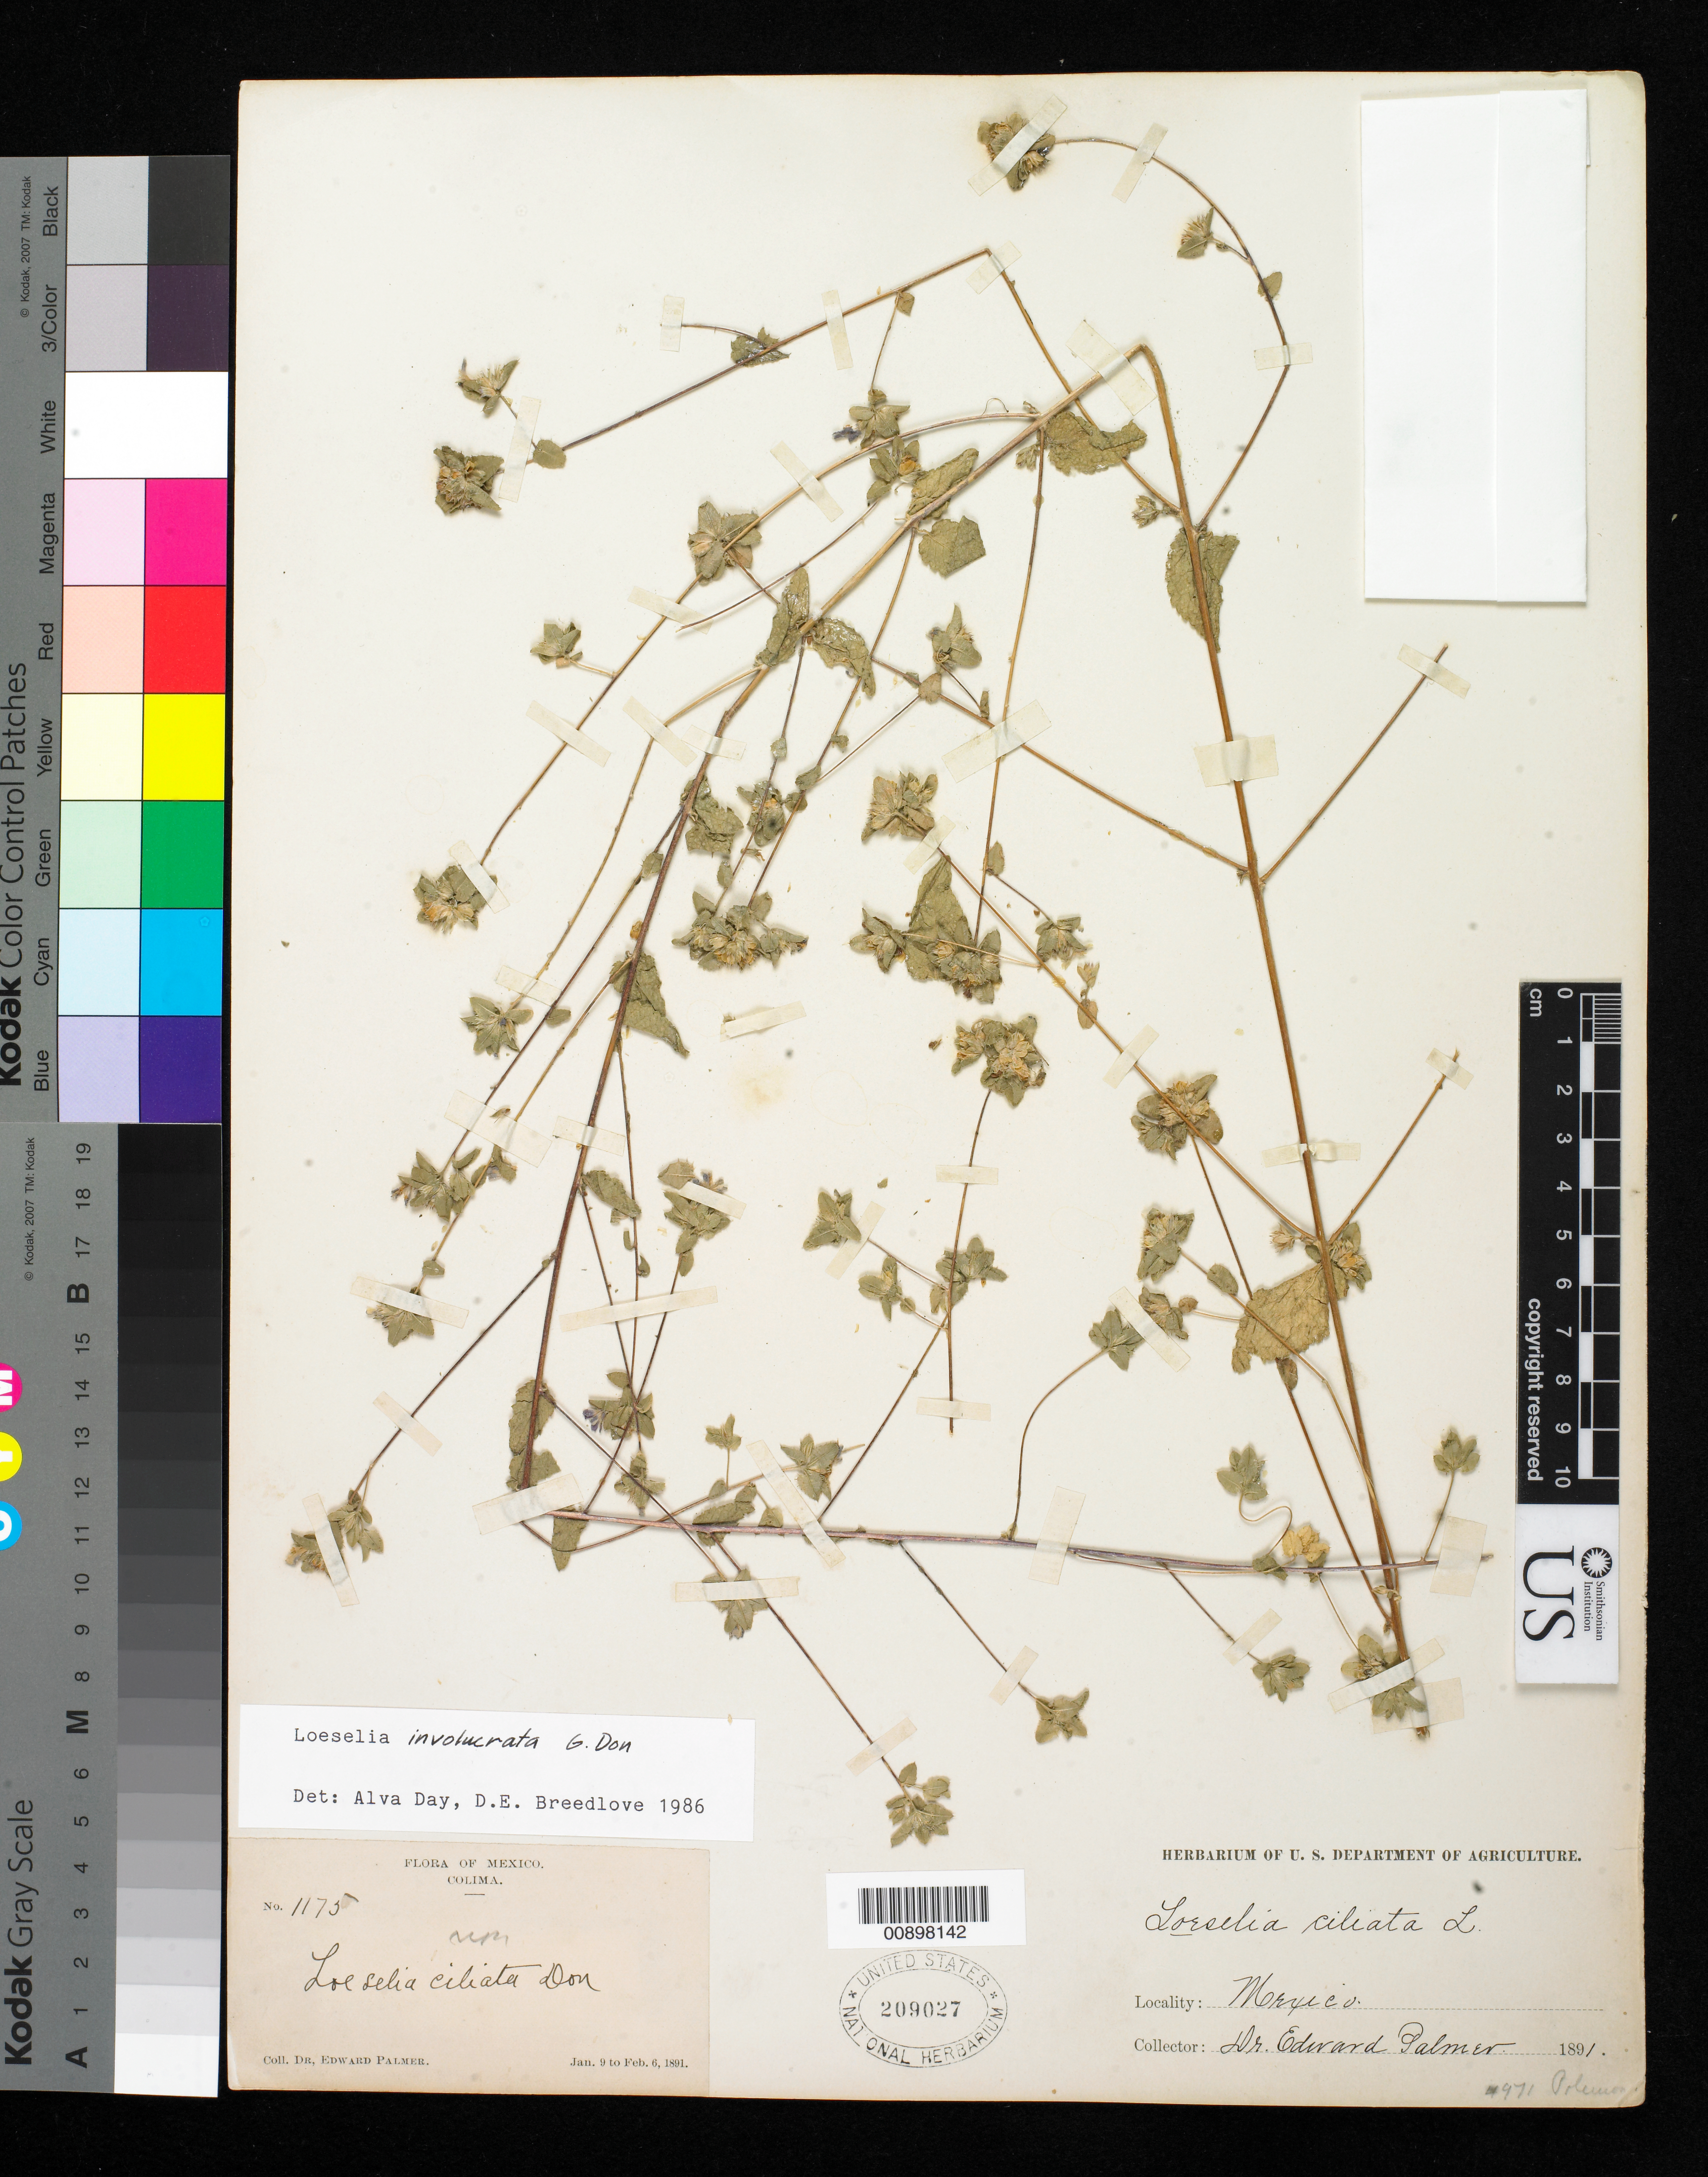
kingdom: Plantae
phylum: Tracheophyta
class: Magnoliopsida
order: Ericales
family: Polemoniaceae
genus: Loeselia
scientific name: Loeselia involucrata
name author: G. Don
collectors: E. Palmer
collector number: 1175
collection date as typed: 09 Jan 1891 to 06 Feb 1891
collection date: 1891-01-09/1891-02-06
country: Mexico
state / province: Colima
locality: Colima.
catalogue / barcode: US 209027